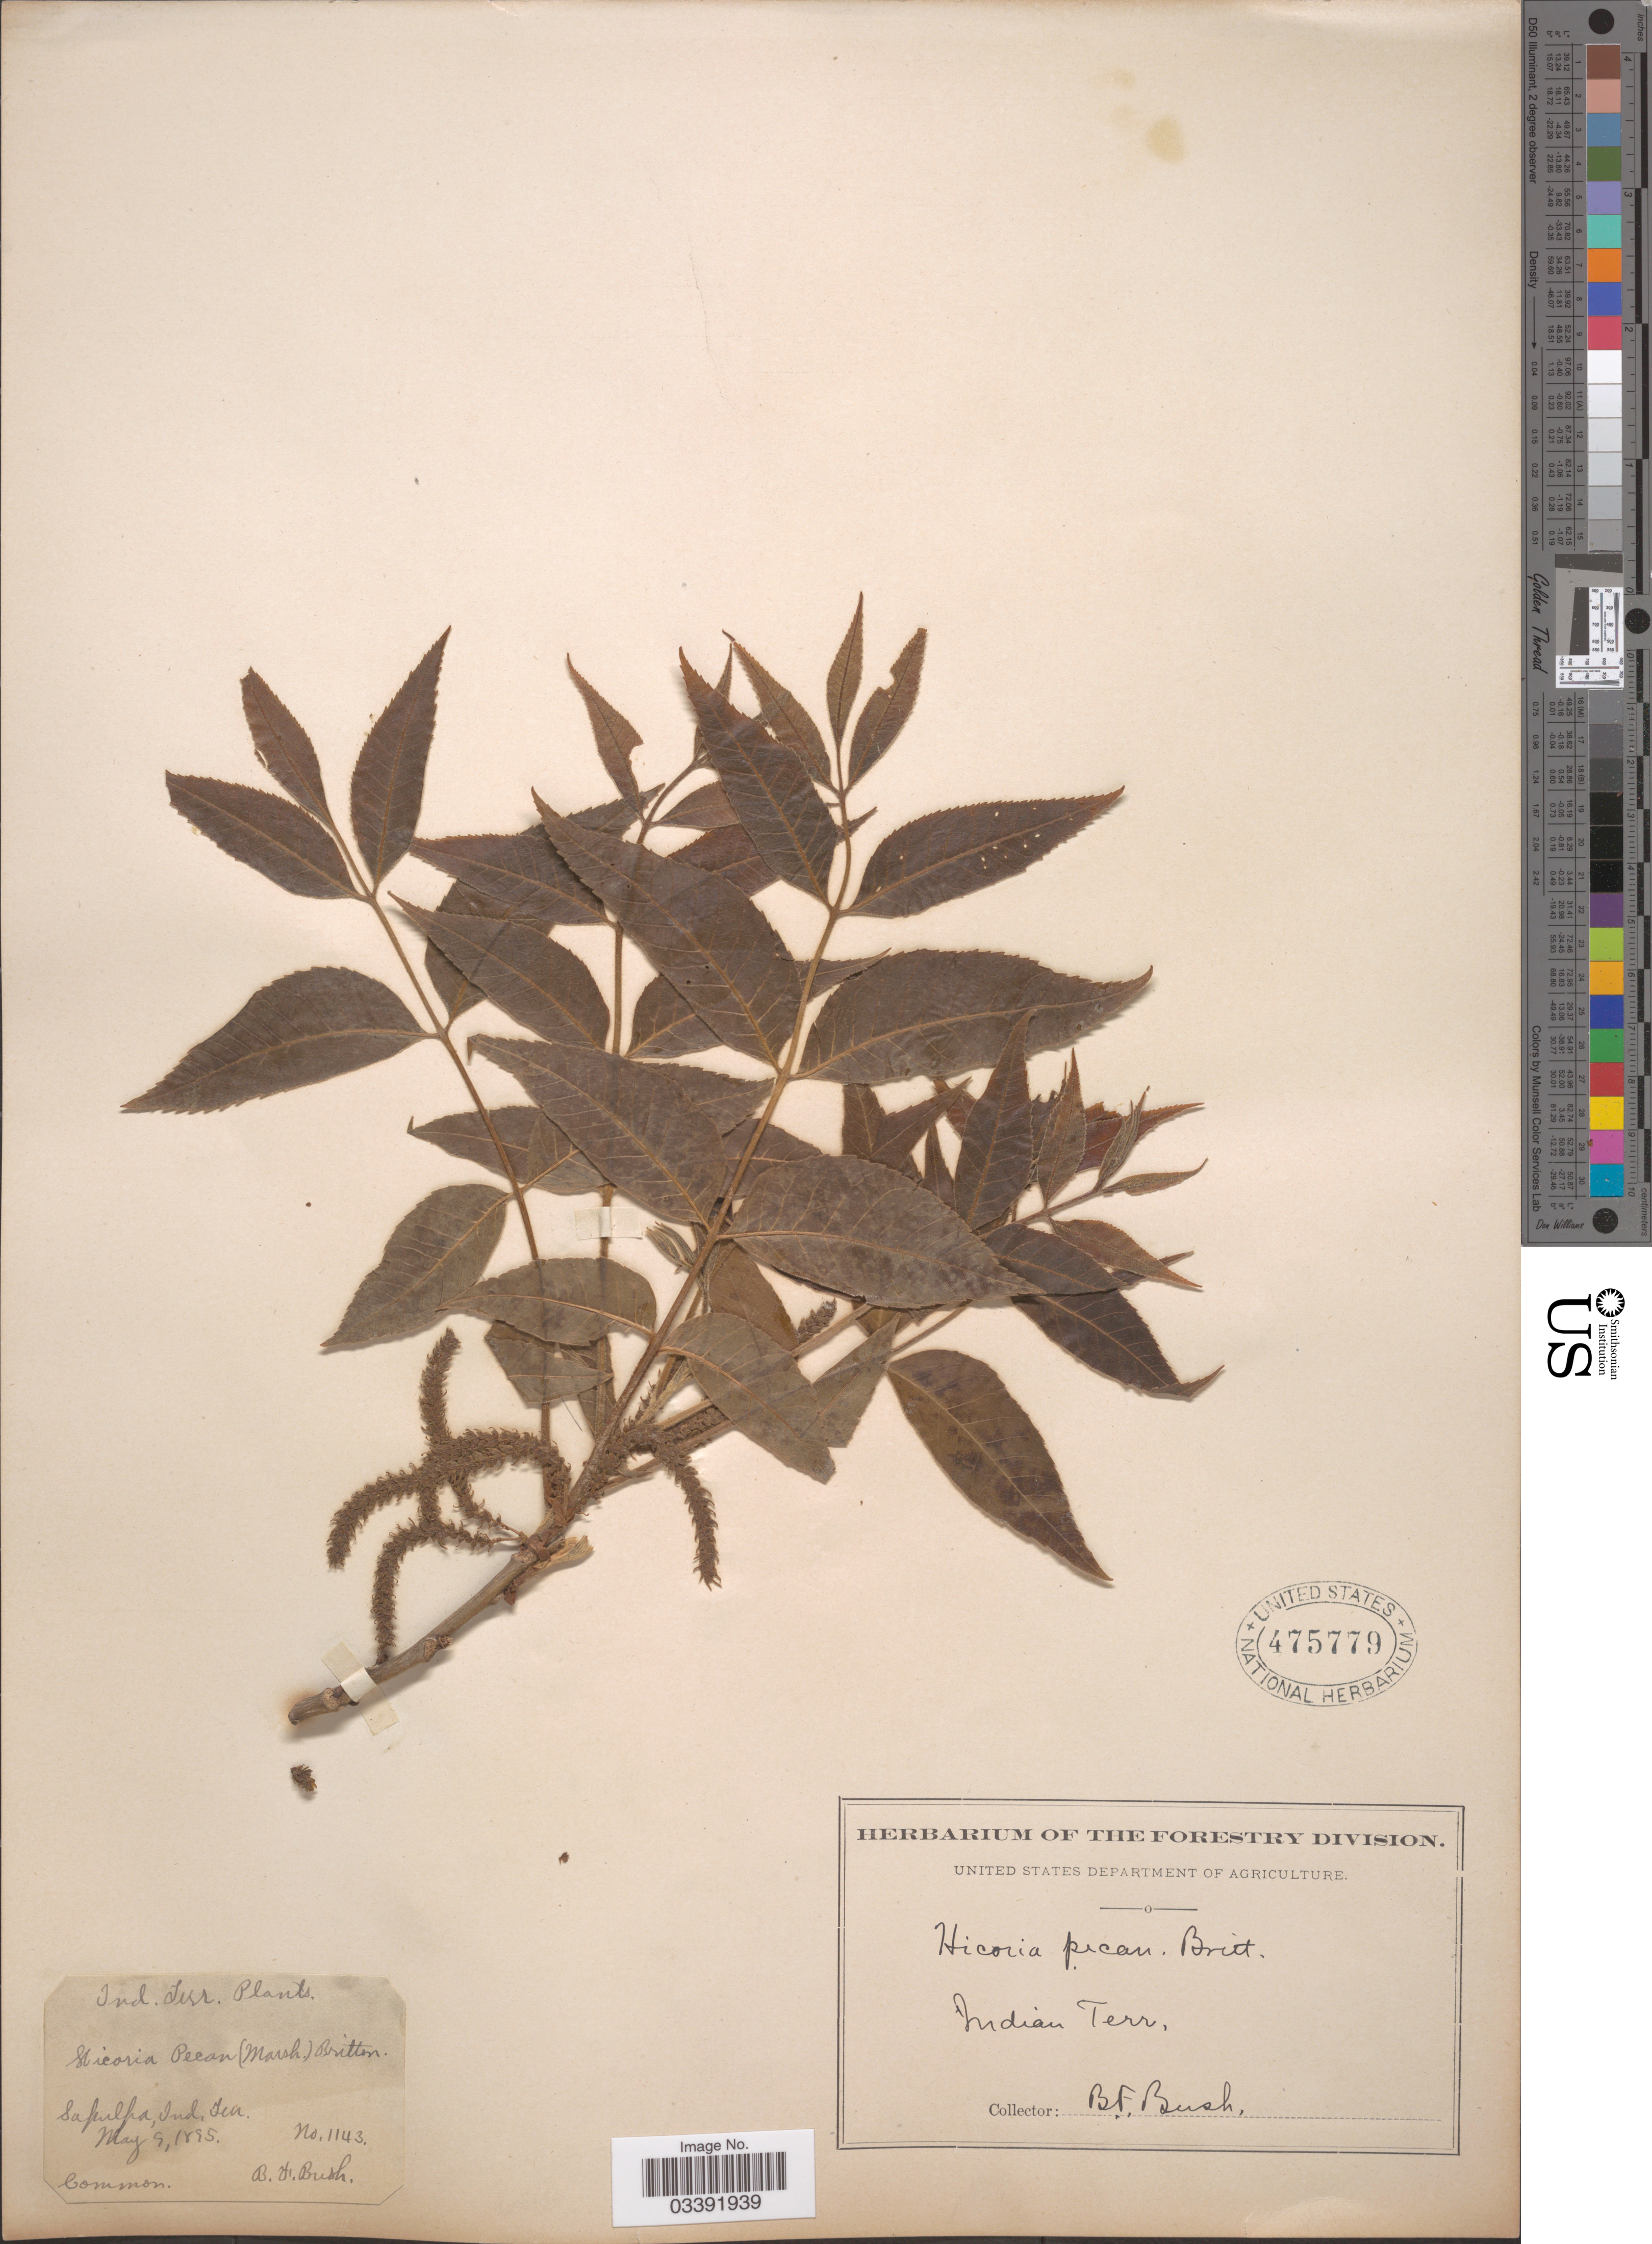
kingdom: Plantae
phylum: Tracheophyta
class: Magnoliopsida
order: Fagales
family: Juglandaceae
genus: Carya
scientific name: Carya illinoinensis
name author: (Wangenh.) K. Koch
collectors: B. F. Bush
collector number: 1143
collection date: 1895-05-09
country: United States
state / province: Oklahoma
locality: Sapulpa, Ind. Terr. Indian Terr.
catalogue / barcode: US 475779